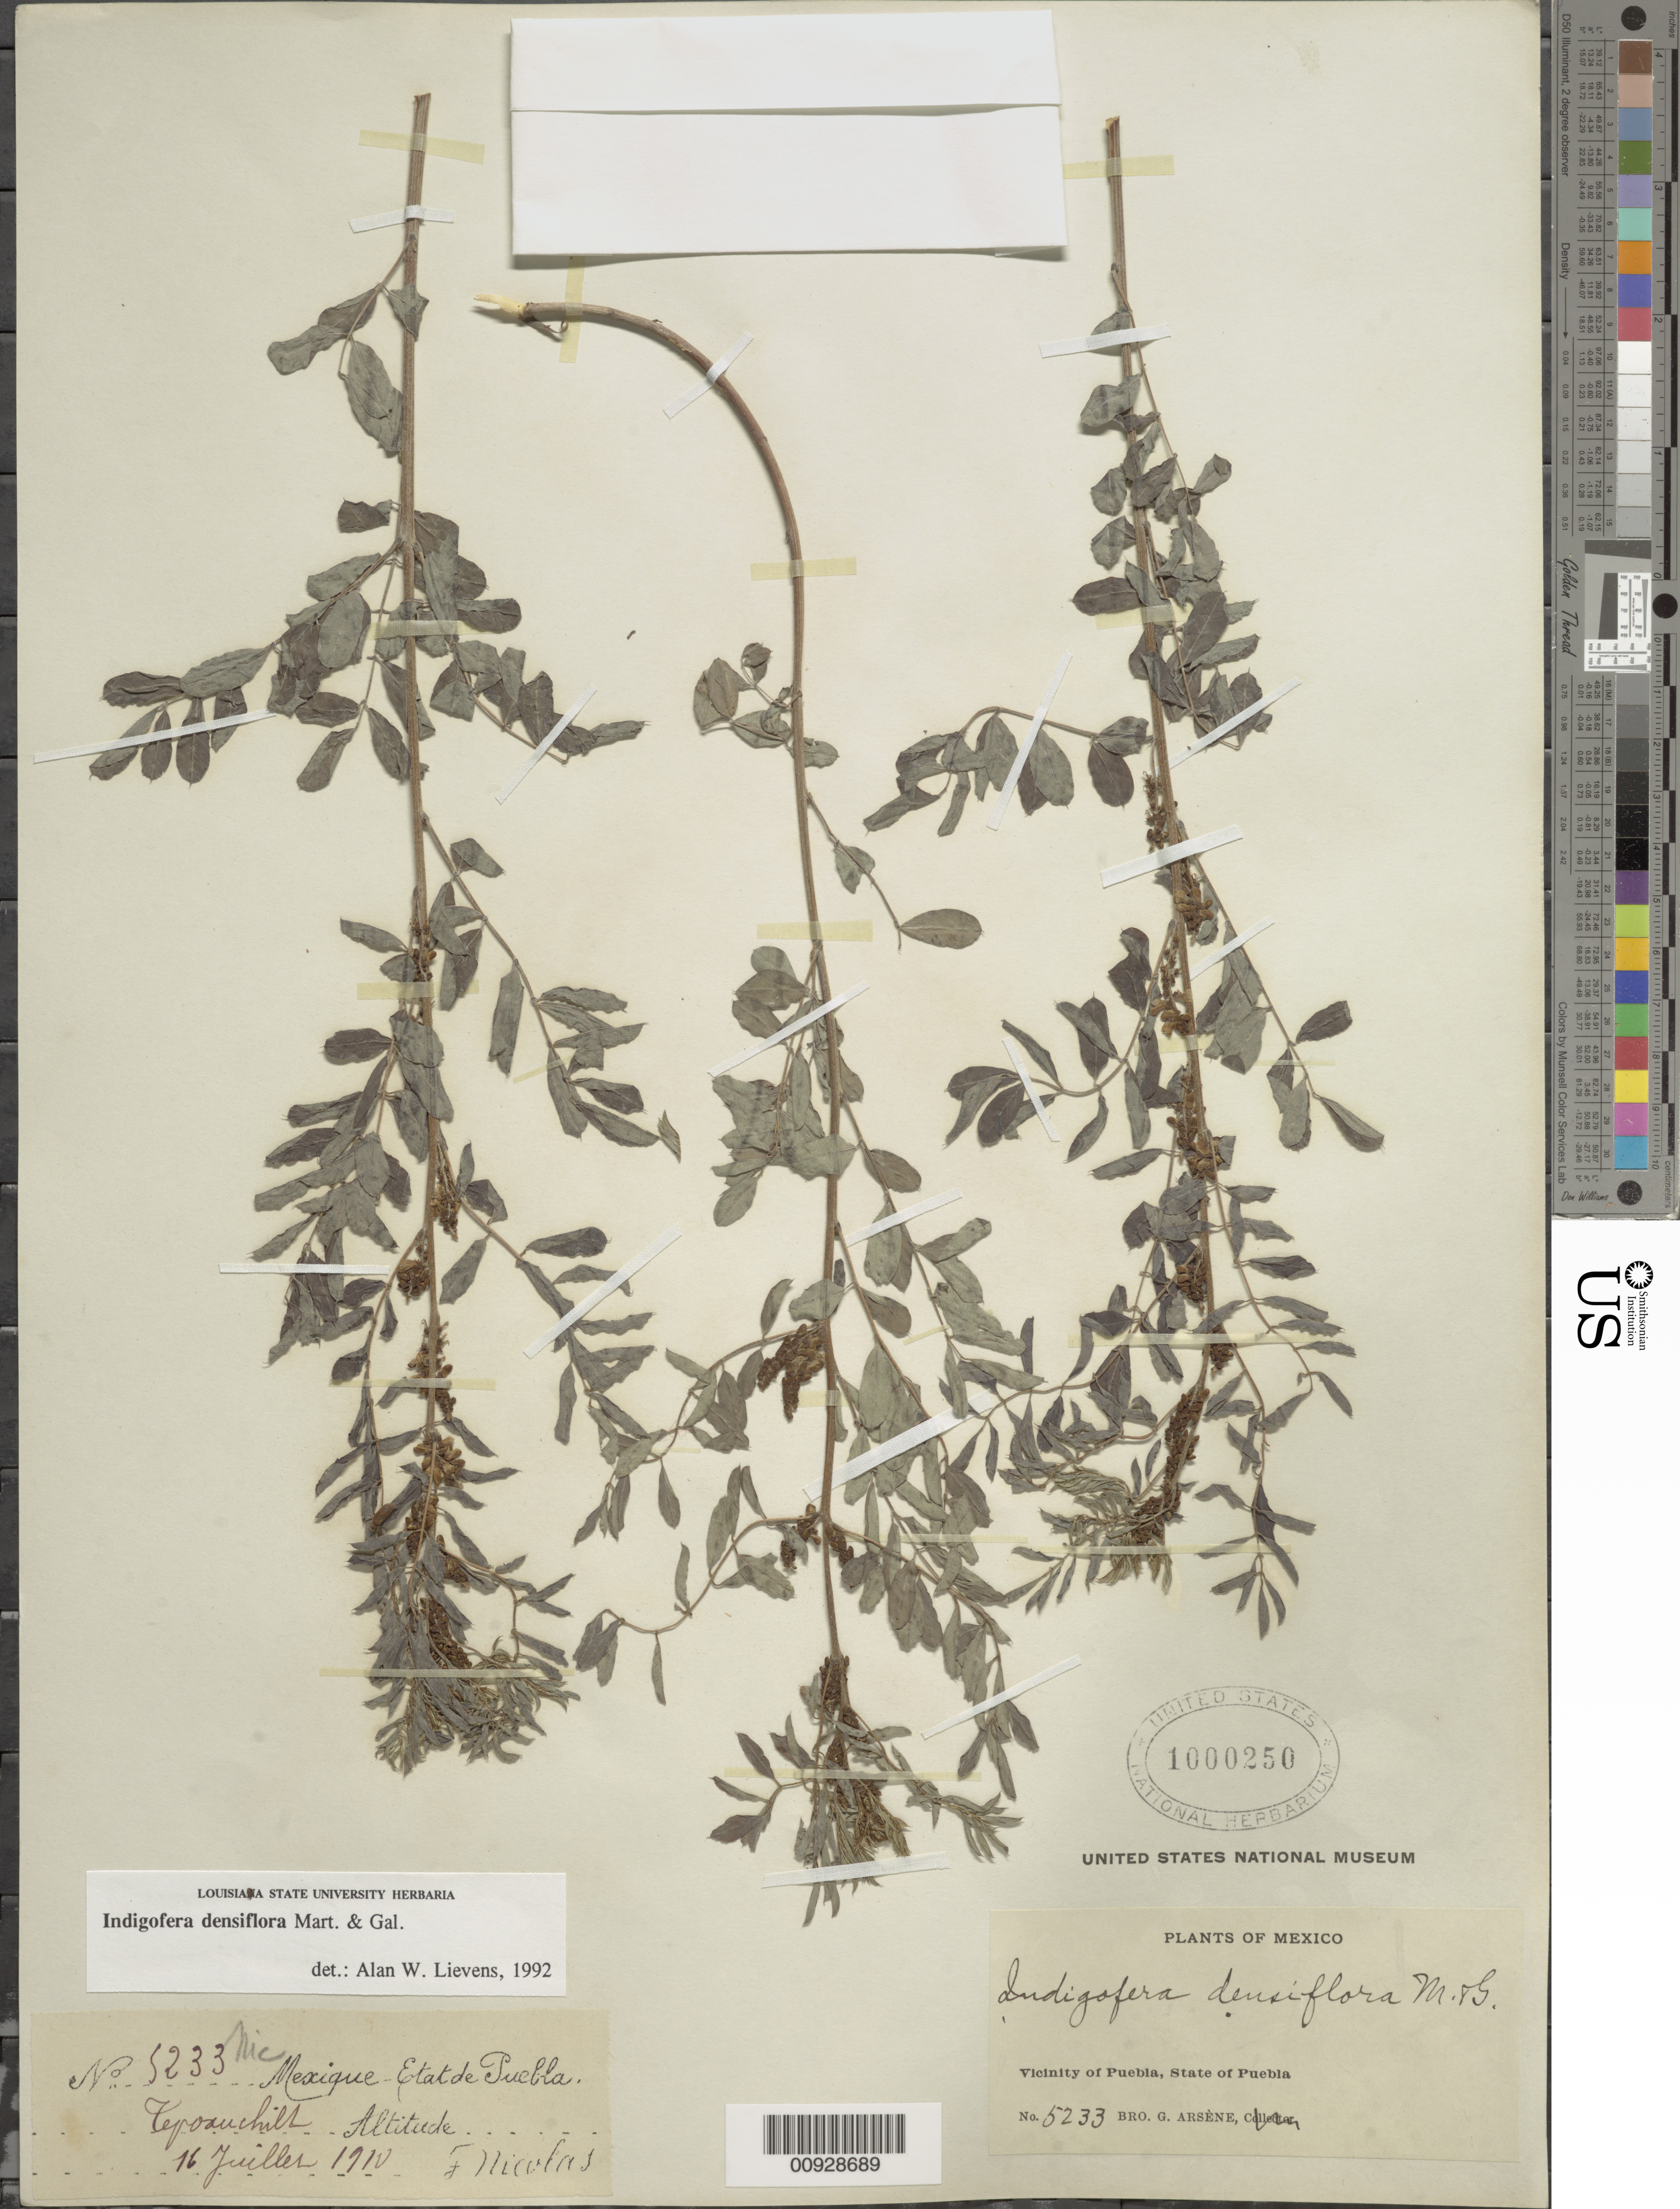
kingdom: Plantae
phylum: Tracheophyta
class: Magnoliopsida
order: Fabales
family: Fabaceae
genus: Indigofera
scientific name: Indigofera densiflora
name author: M. Martens & Galeotti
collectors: B. Nicolas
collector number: Arsène, Bro. G. No. 5233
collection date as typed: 16 Jul 1910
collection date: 1910-07-16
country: Mexico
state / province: Puebla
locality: Tepoxuchitl. Vicinity of Puebla.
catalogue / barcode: US 1000250